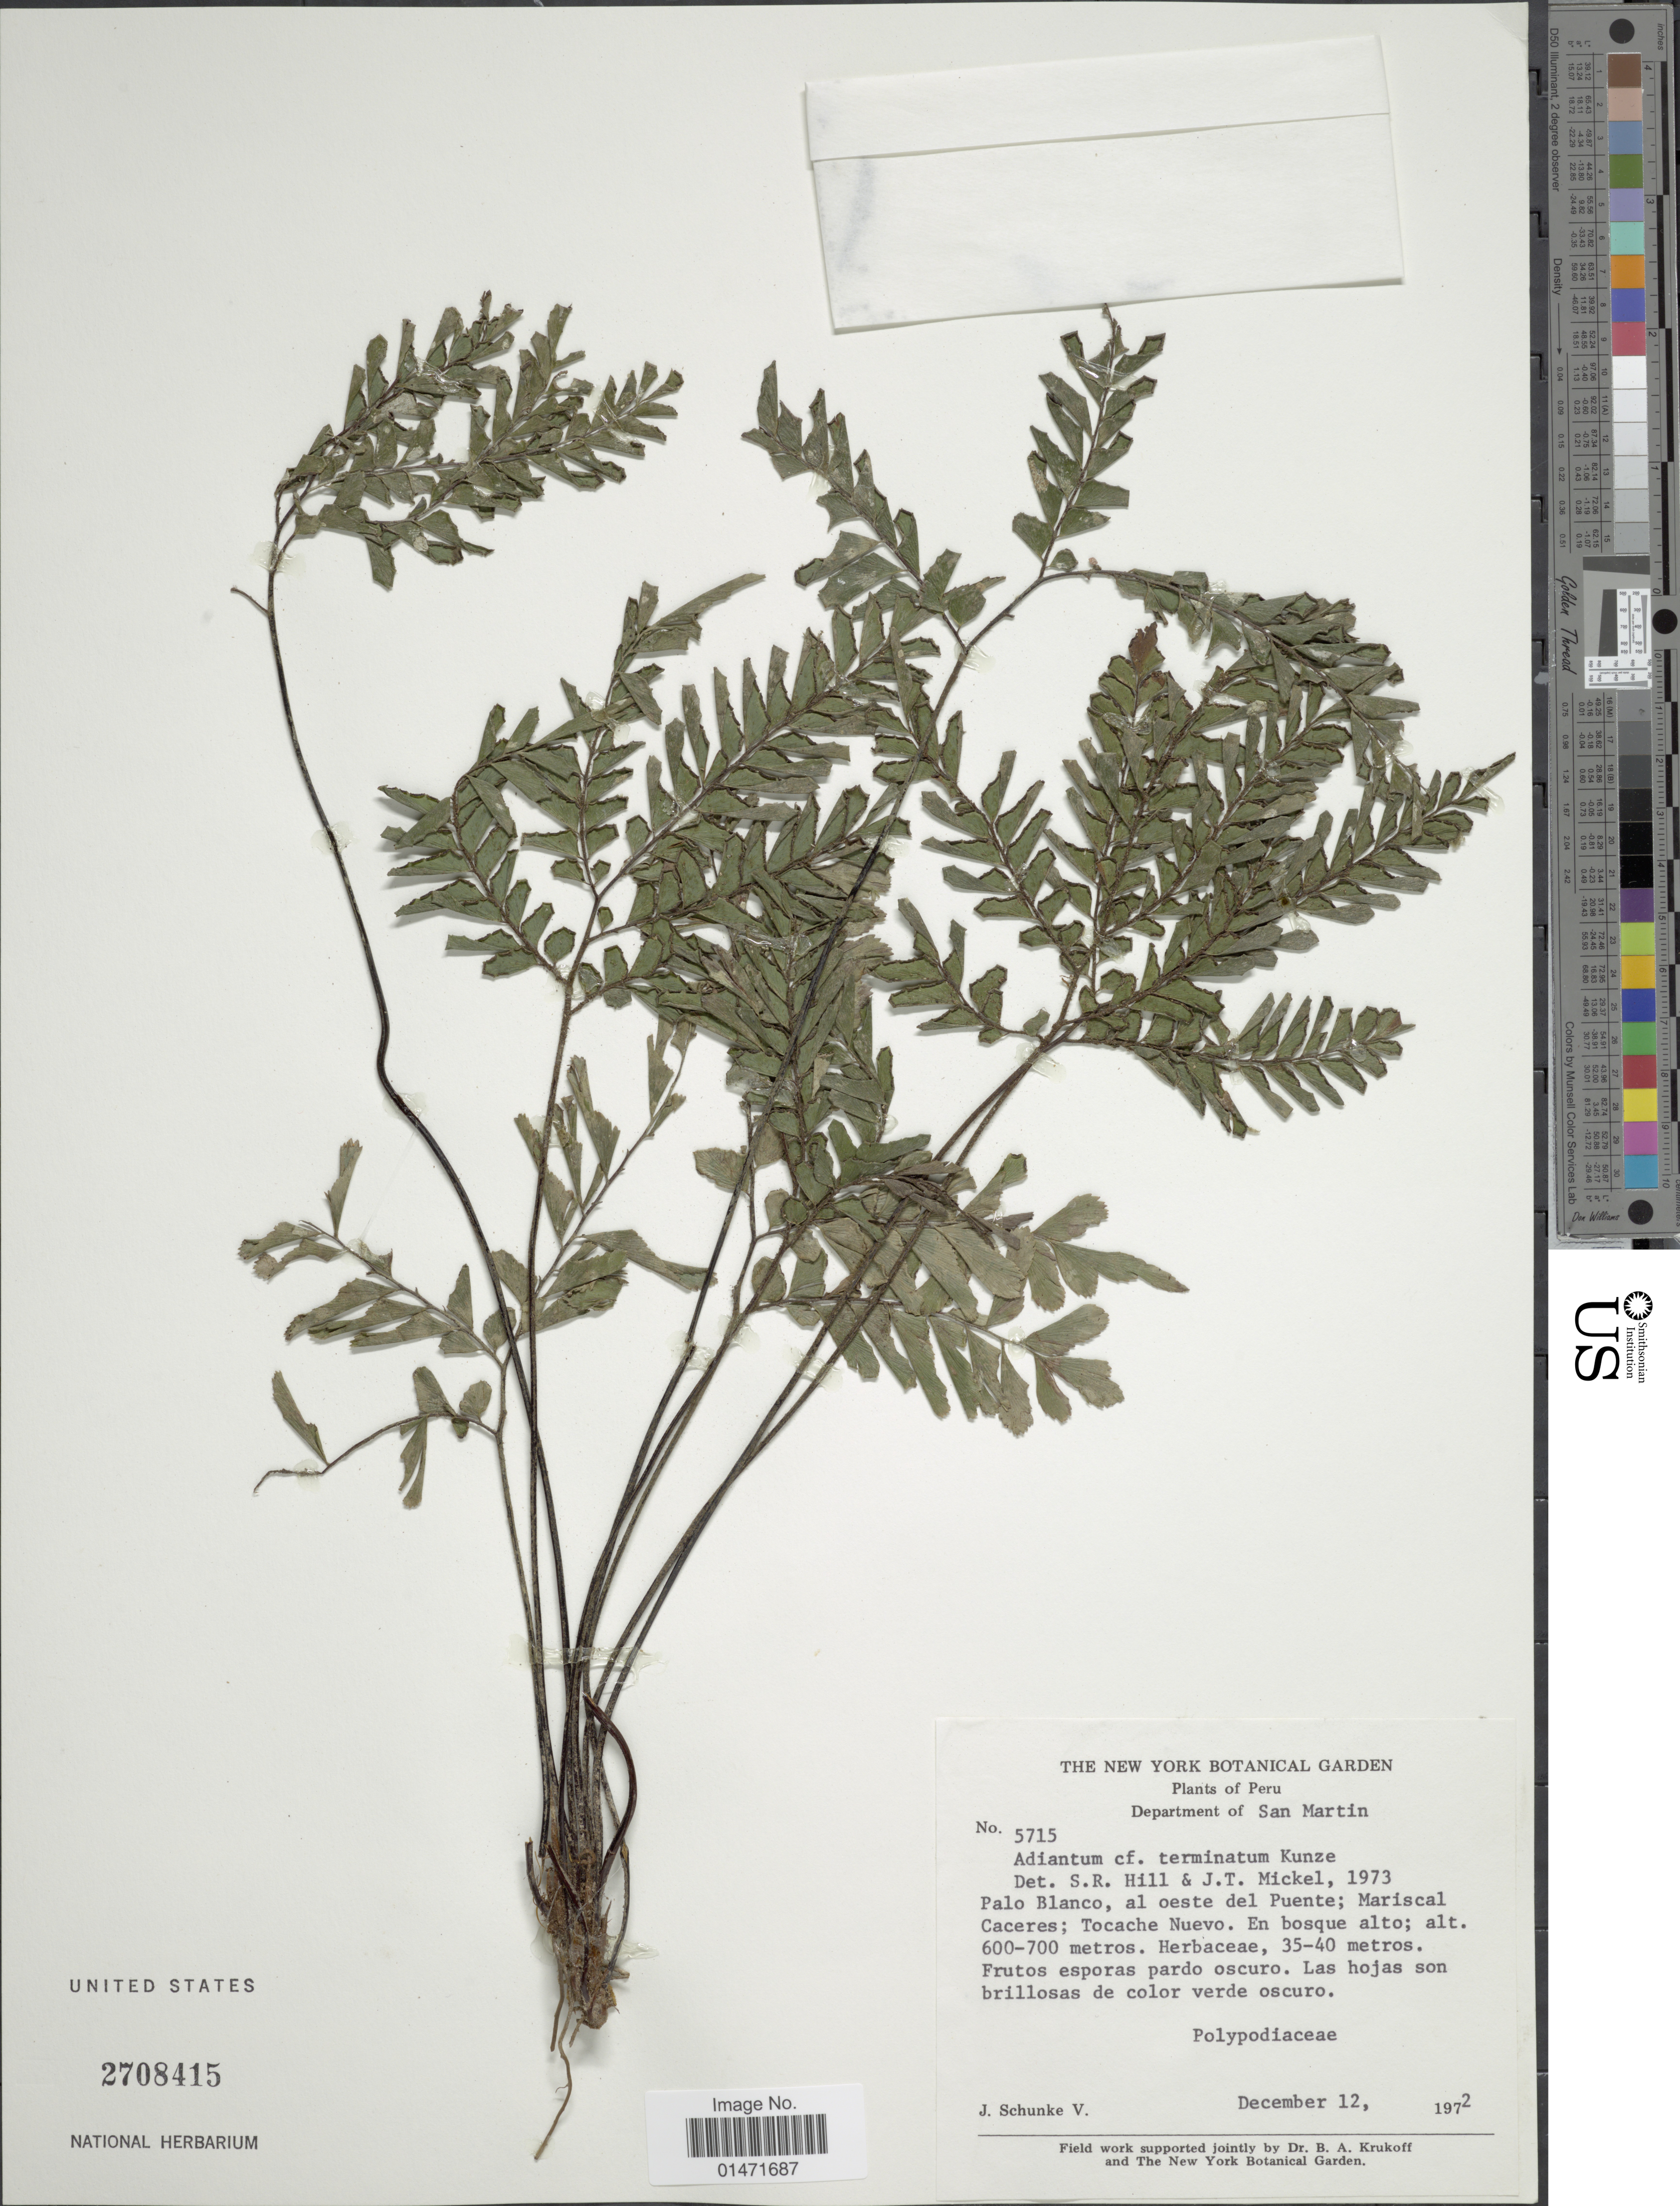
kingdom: Plantae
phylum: Tracheophyta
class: Polypodiopsida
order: Polypodiales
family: Pteridaceae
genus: Adiantum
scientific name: Adiantum terminatum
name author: Kunze ex Miq.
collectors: J. Schunke Vigo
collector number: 5715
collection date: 1972-12-12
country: Peru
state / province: San Martín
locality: Palo Blanco, al oeste del Puente; Mariscal Caceres; Tocache Nuevo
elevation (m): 35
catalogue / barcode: US 2708415